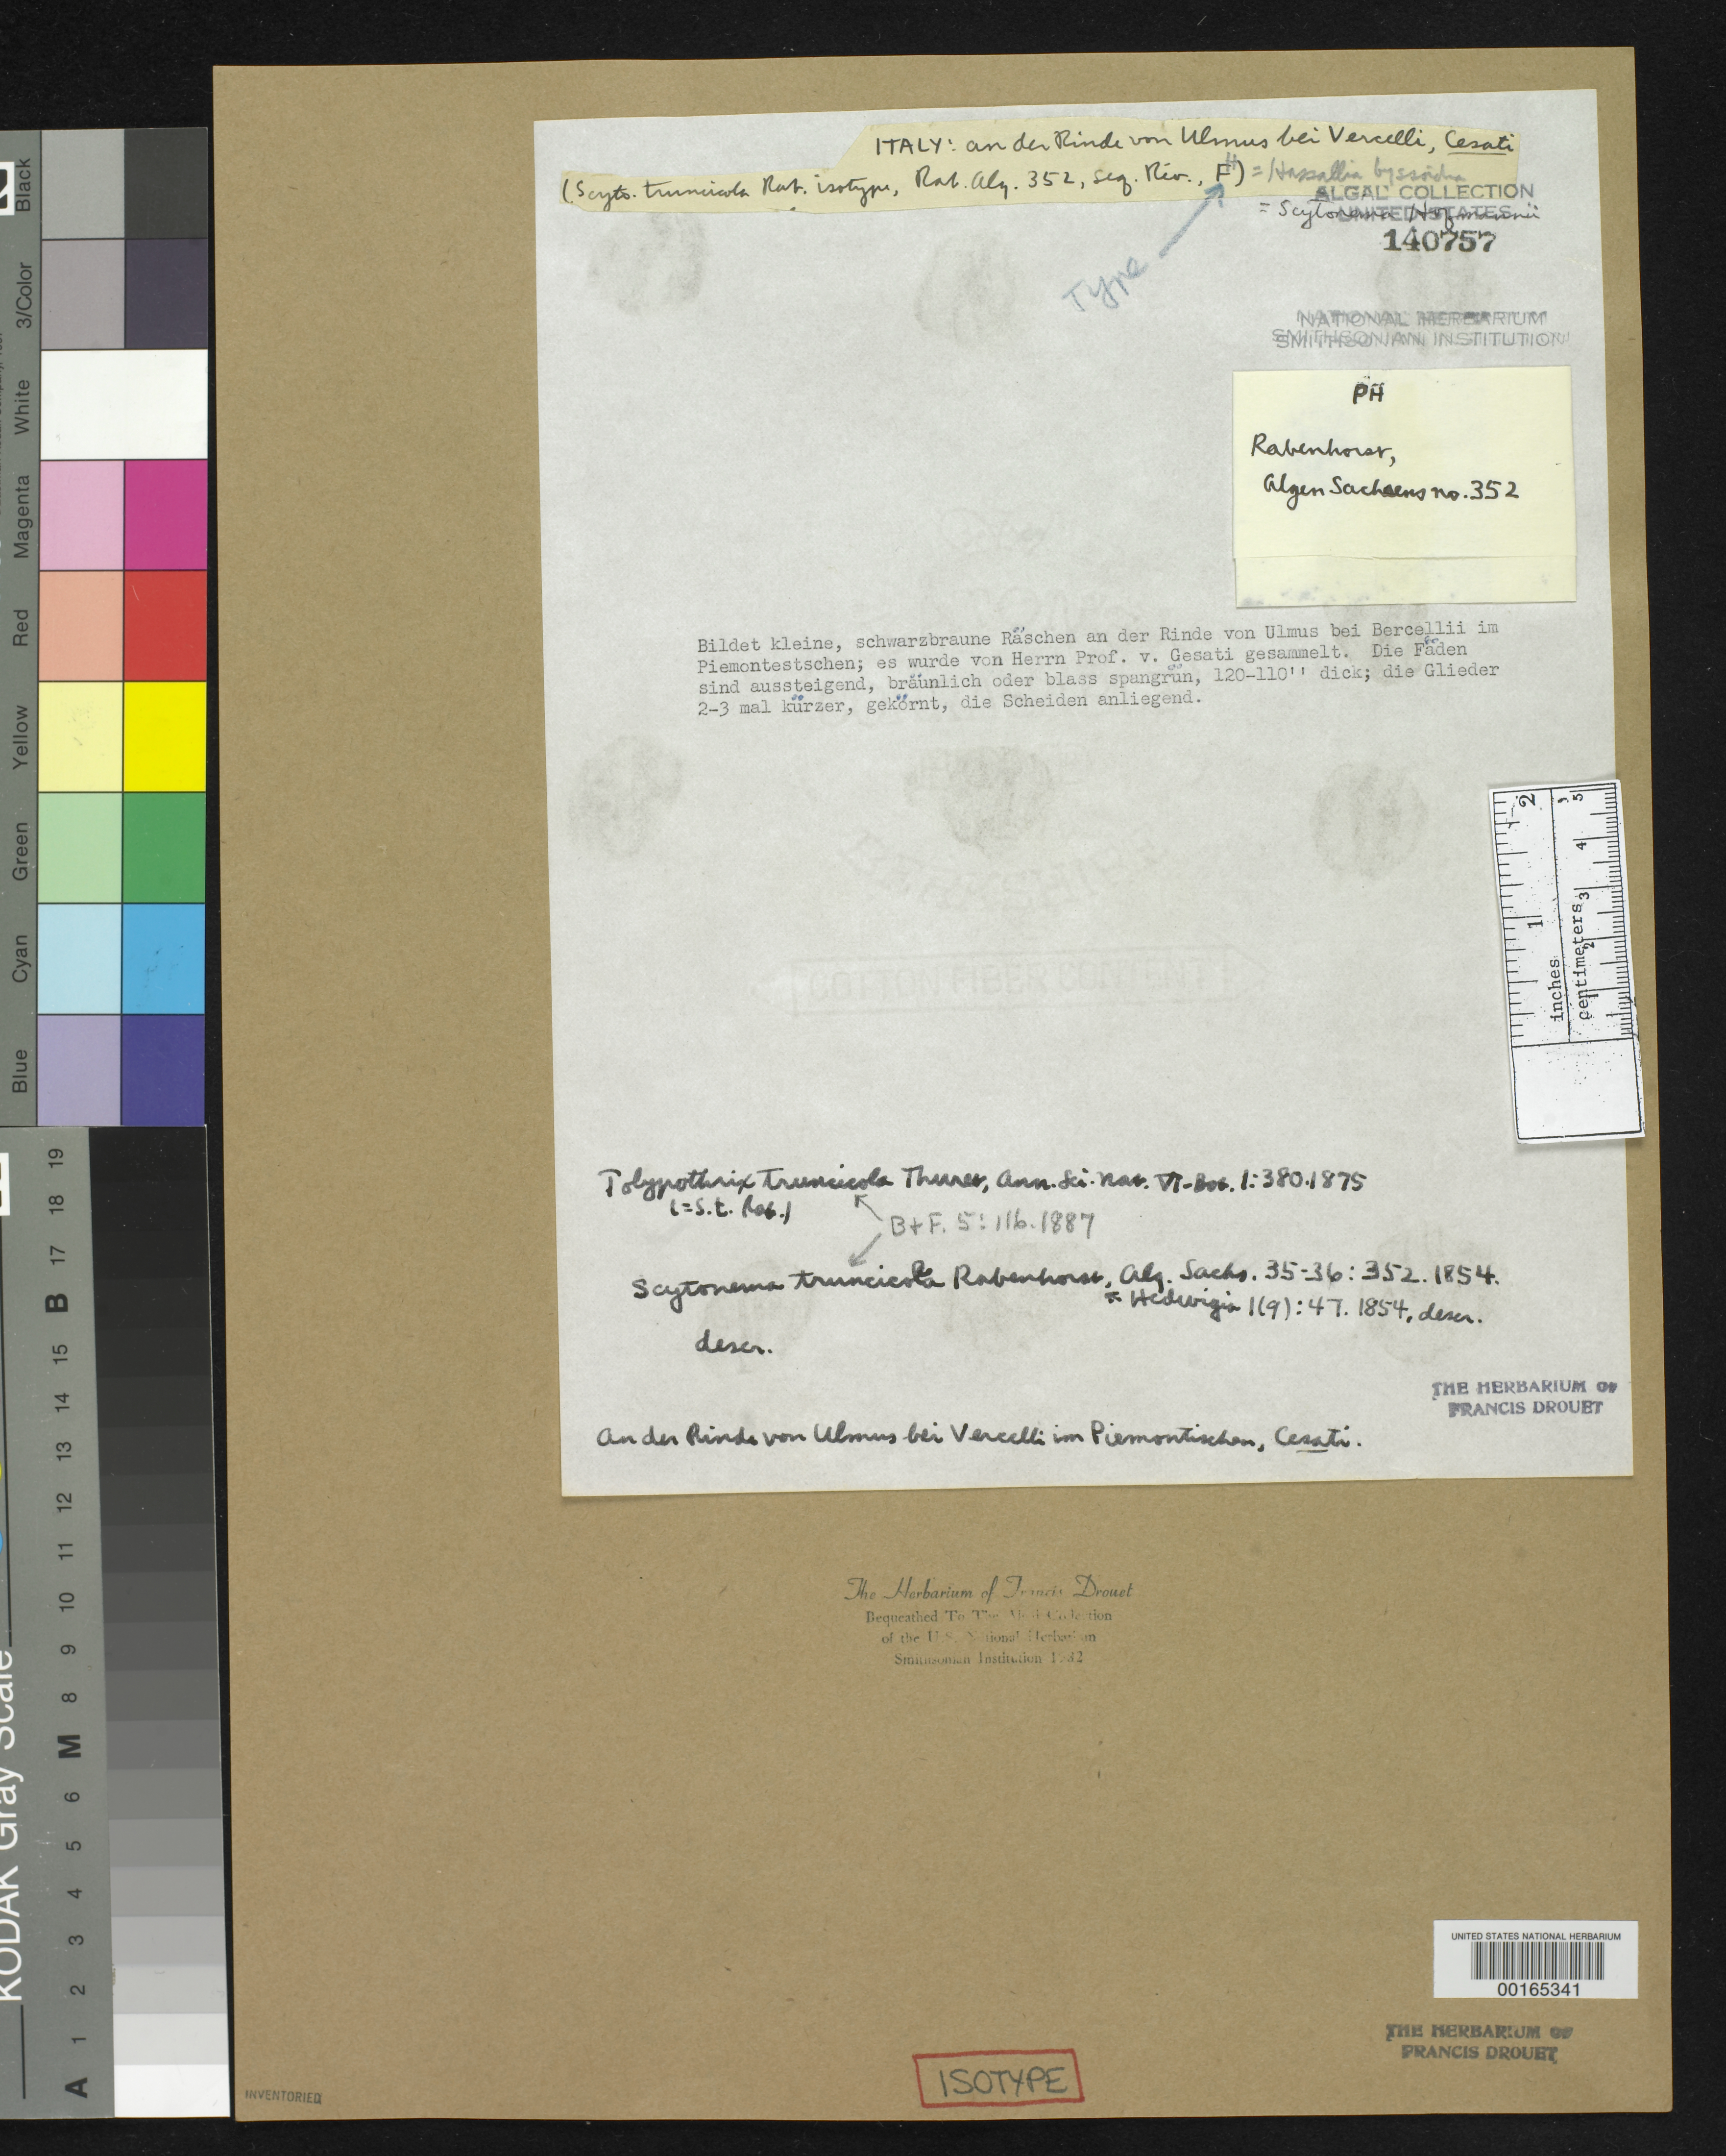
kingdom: Bacteria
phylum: Cyanobacteria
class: Cyanobacteriia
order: Cyanobacteriales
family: Scytonemataceae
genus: Scytonema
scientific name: Scytonema truncicola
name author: Rabenh.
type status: Isotype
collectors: V. de Cesati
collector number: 352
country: Italy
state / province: Piedmont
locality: Vercelli.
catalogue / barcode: US 140757